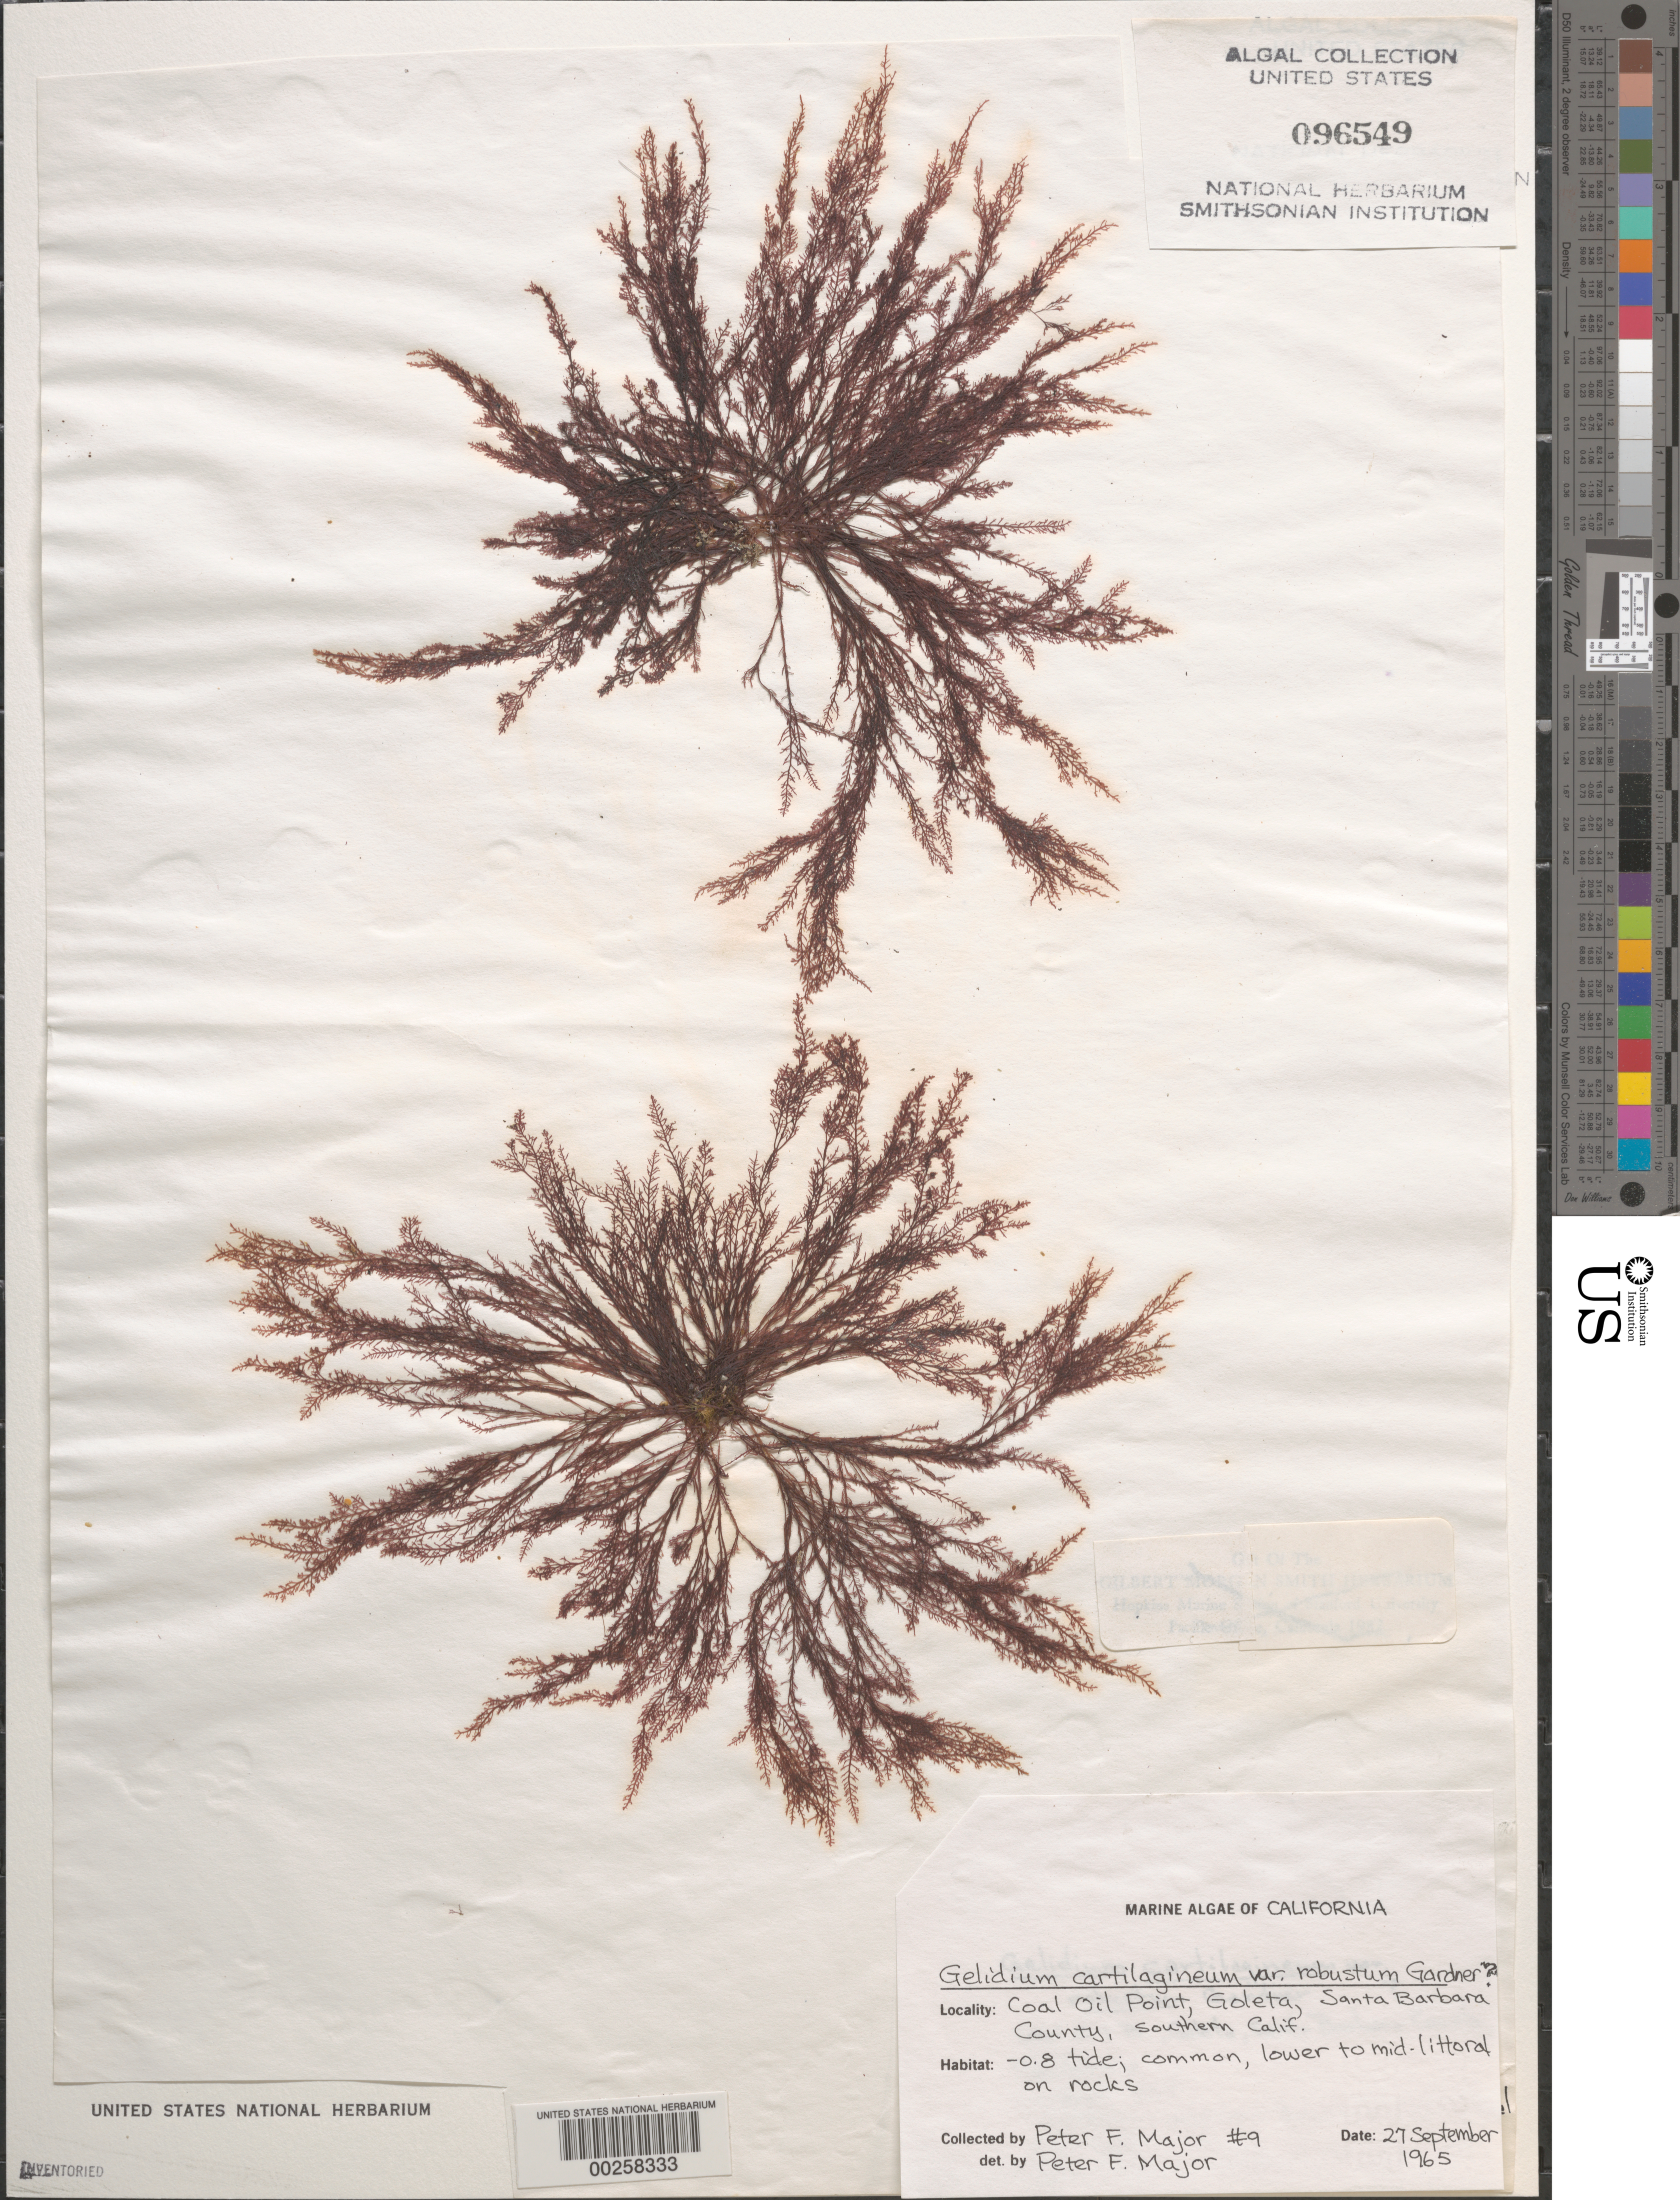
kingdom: Plantae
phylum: Rhodophyta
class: Florideophyceae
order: Plocamiales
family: Plocamiaceae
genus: Plocamium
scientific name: Plocamium cartilagineum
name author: (L.) P.S. Dixon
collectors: P. Major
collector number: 9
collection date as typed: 27 Sep 1965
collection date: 1965-09-27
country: United States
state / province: California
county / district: Santa Barbara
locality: Coal Oil Point, Goleta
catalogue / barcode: US 96549